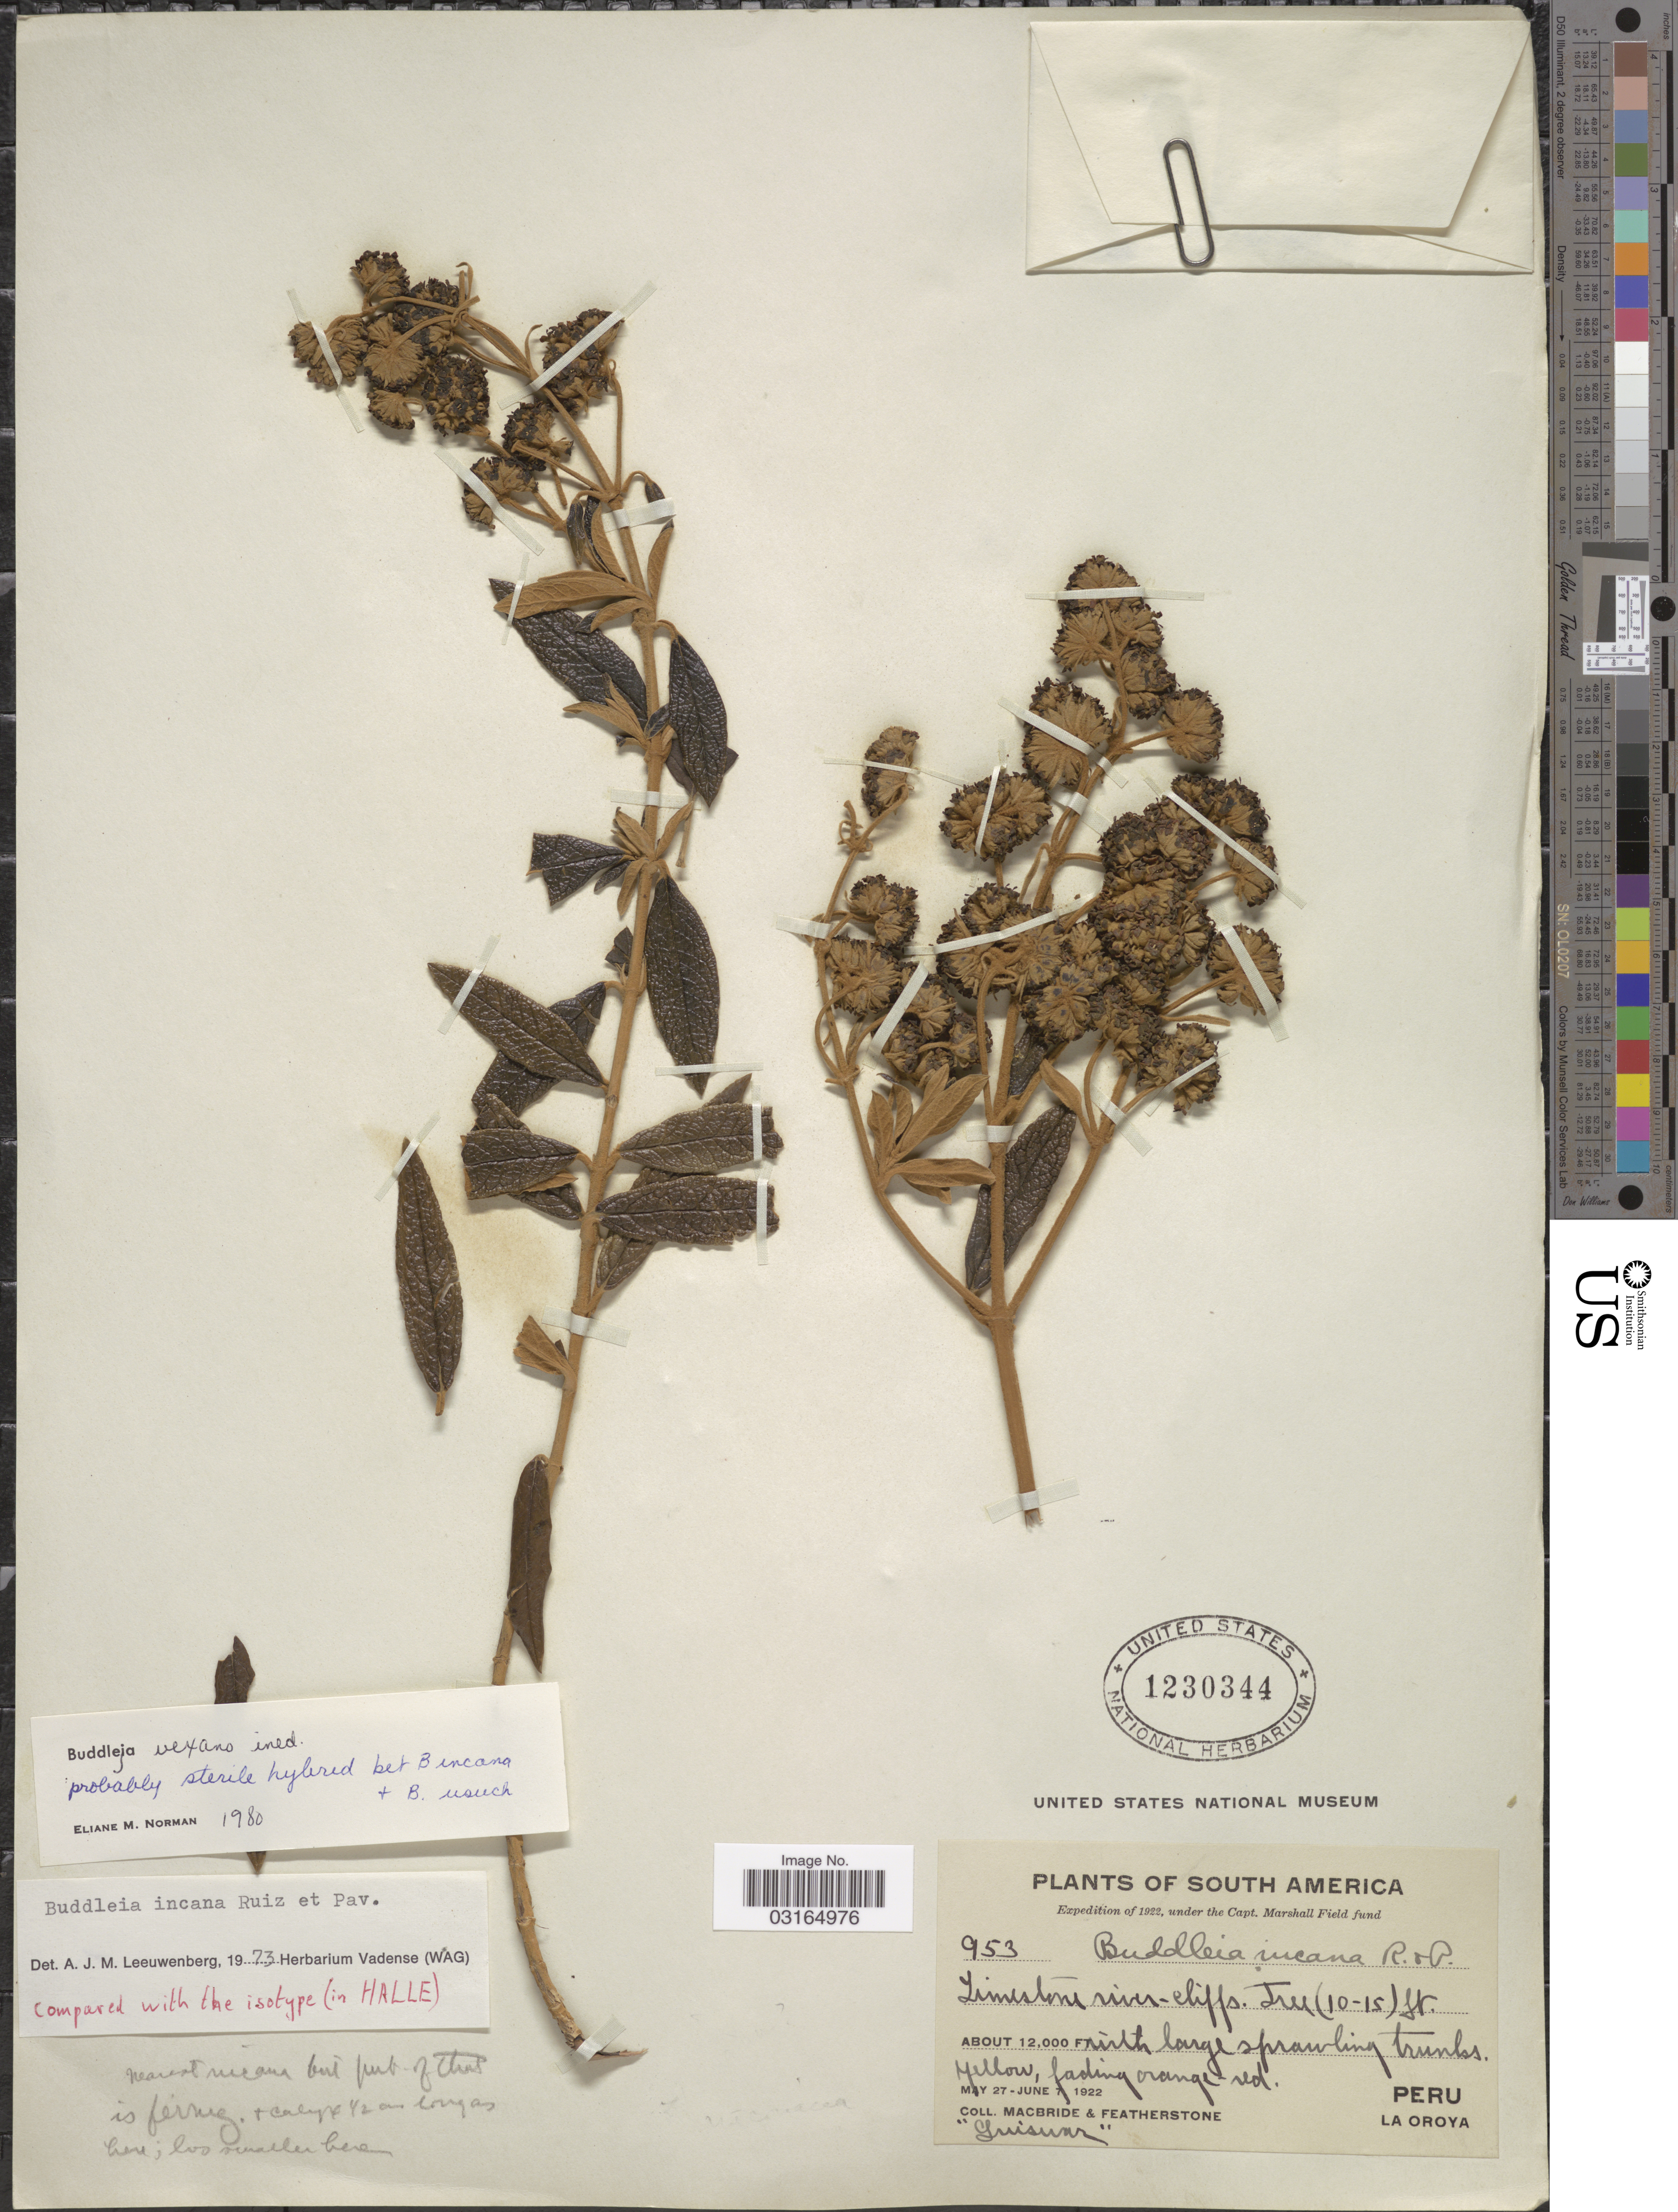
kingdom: Plantae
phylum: Tracheophyta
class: Magnoliopsida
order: Lamiales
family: Scrophulariaceae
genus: Buddleja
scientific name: Buddleja vexans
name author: Kraenzl. & Loes. ex E.M. Norman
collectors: Macbride, -- & -. Featherstone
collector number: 953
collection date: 1922-05-27/1922-06-07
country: Peru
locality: La Oroya.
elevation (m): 3658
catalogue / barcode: US 1230344